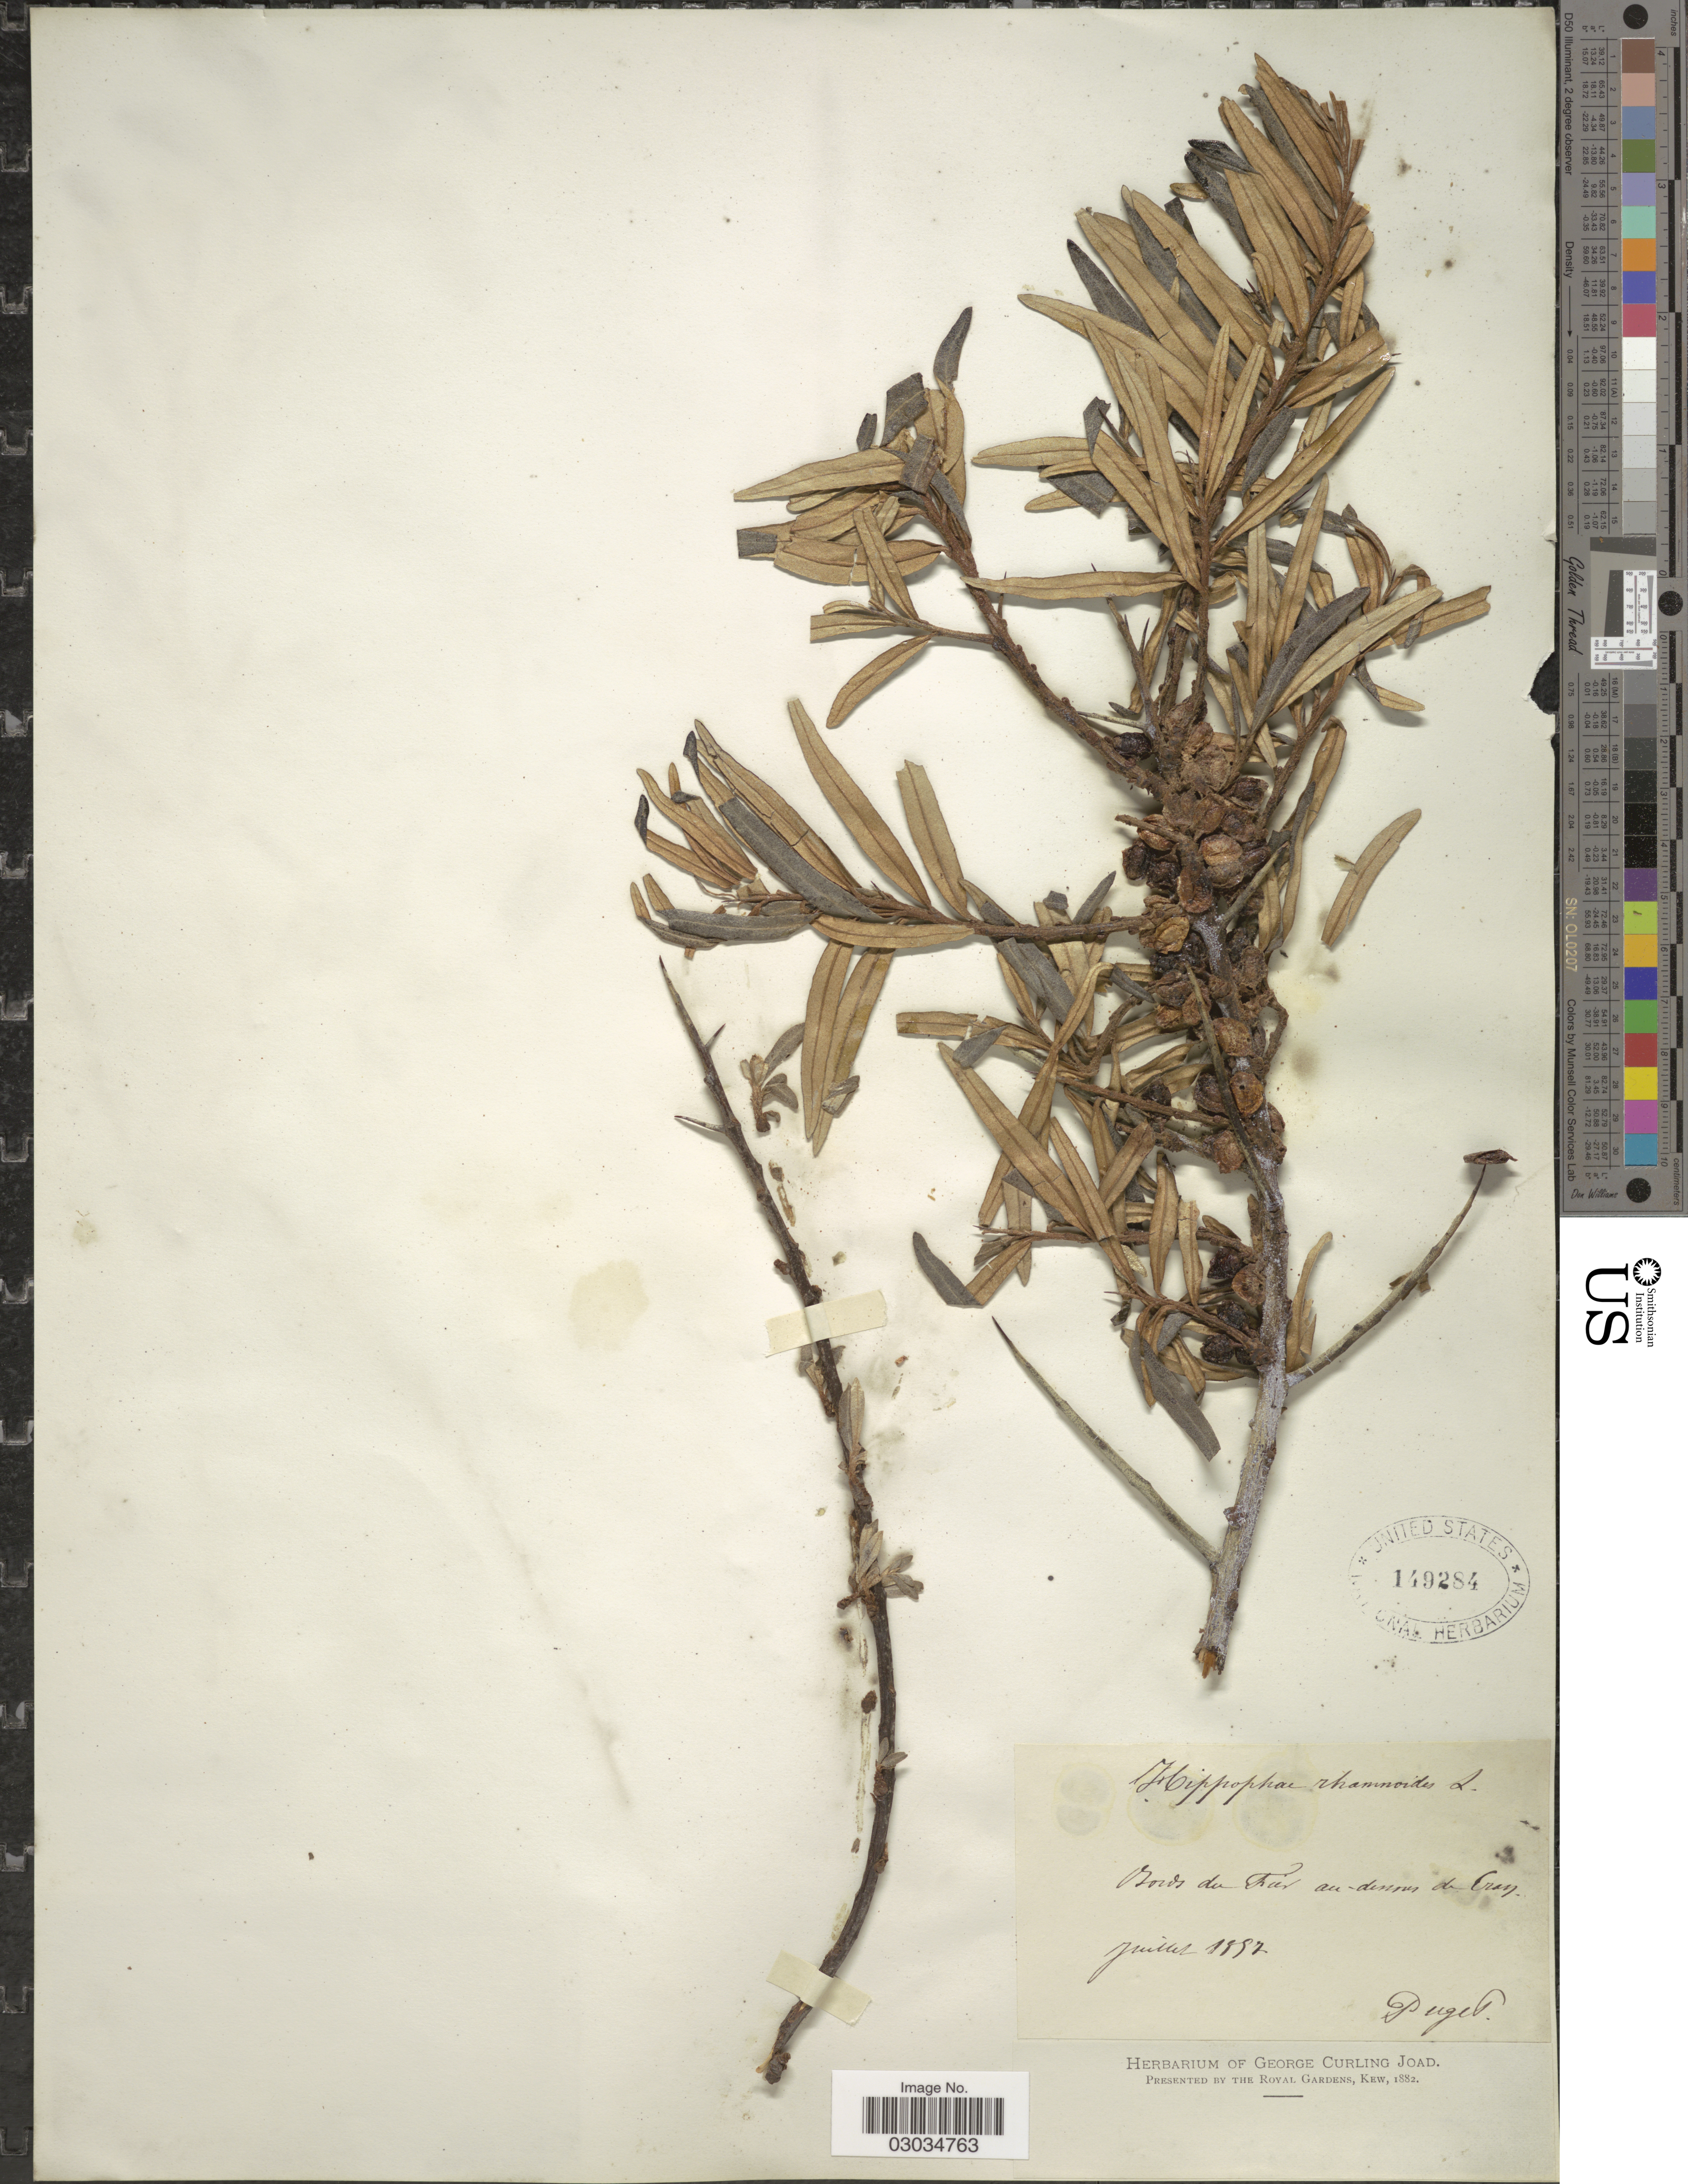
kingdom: Plantae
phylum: Tracheophyta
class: Magnoliopsida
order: Rosales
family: Elaeagnaceae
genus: Hippophae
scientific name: Hippophae rhamnoides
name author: L.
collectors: -. Puget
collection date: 1887-07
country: France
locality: Bords du Thur [interpreted] au-dennes [interpreted] de Cray [interpreted].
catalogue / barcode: US 149284